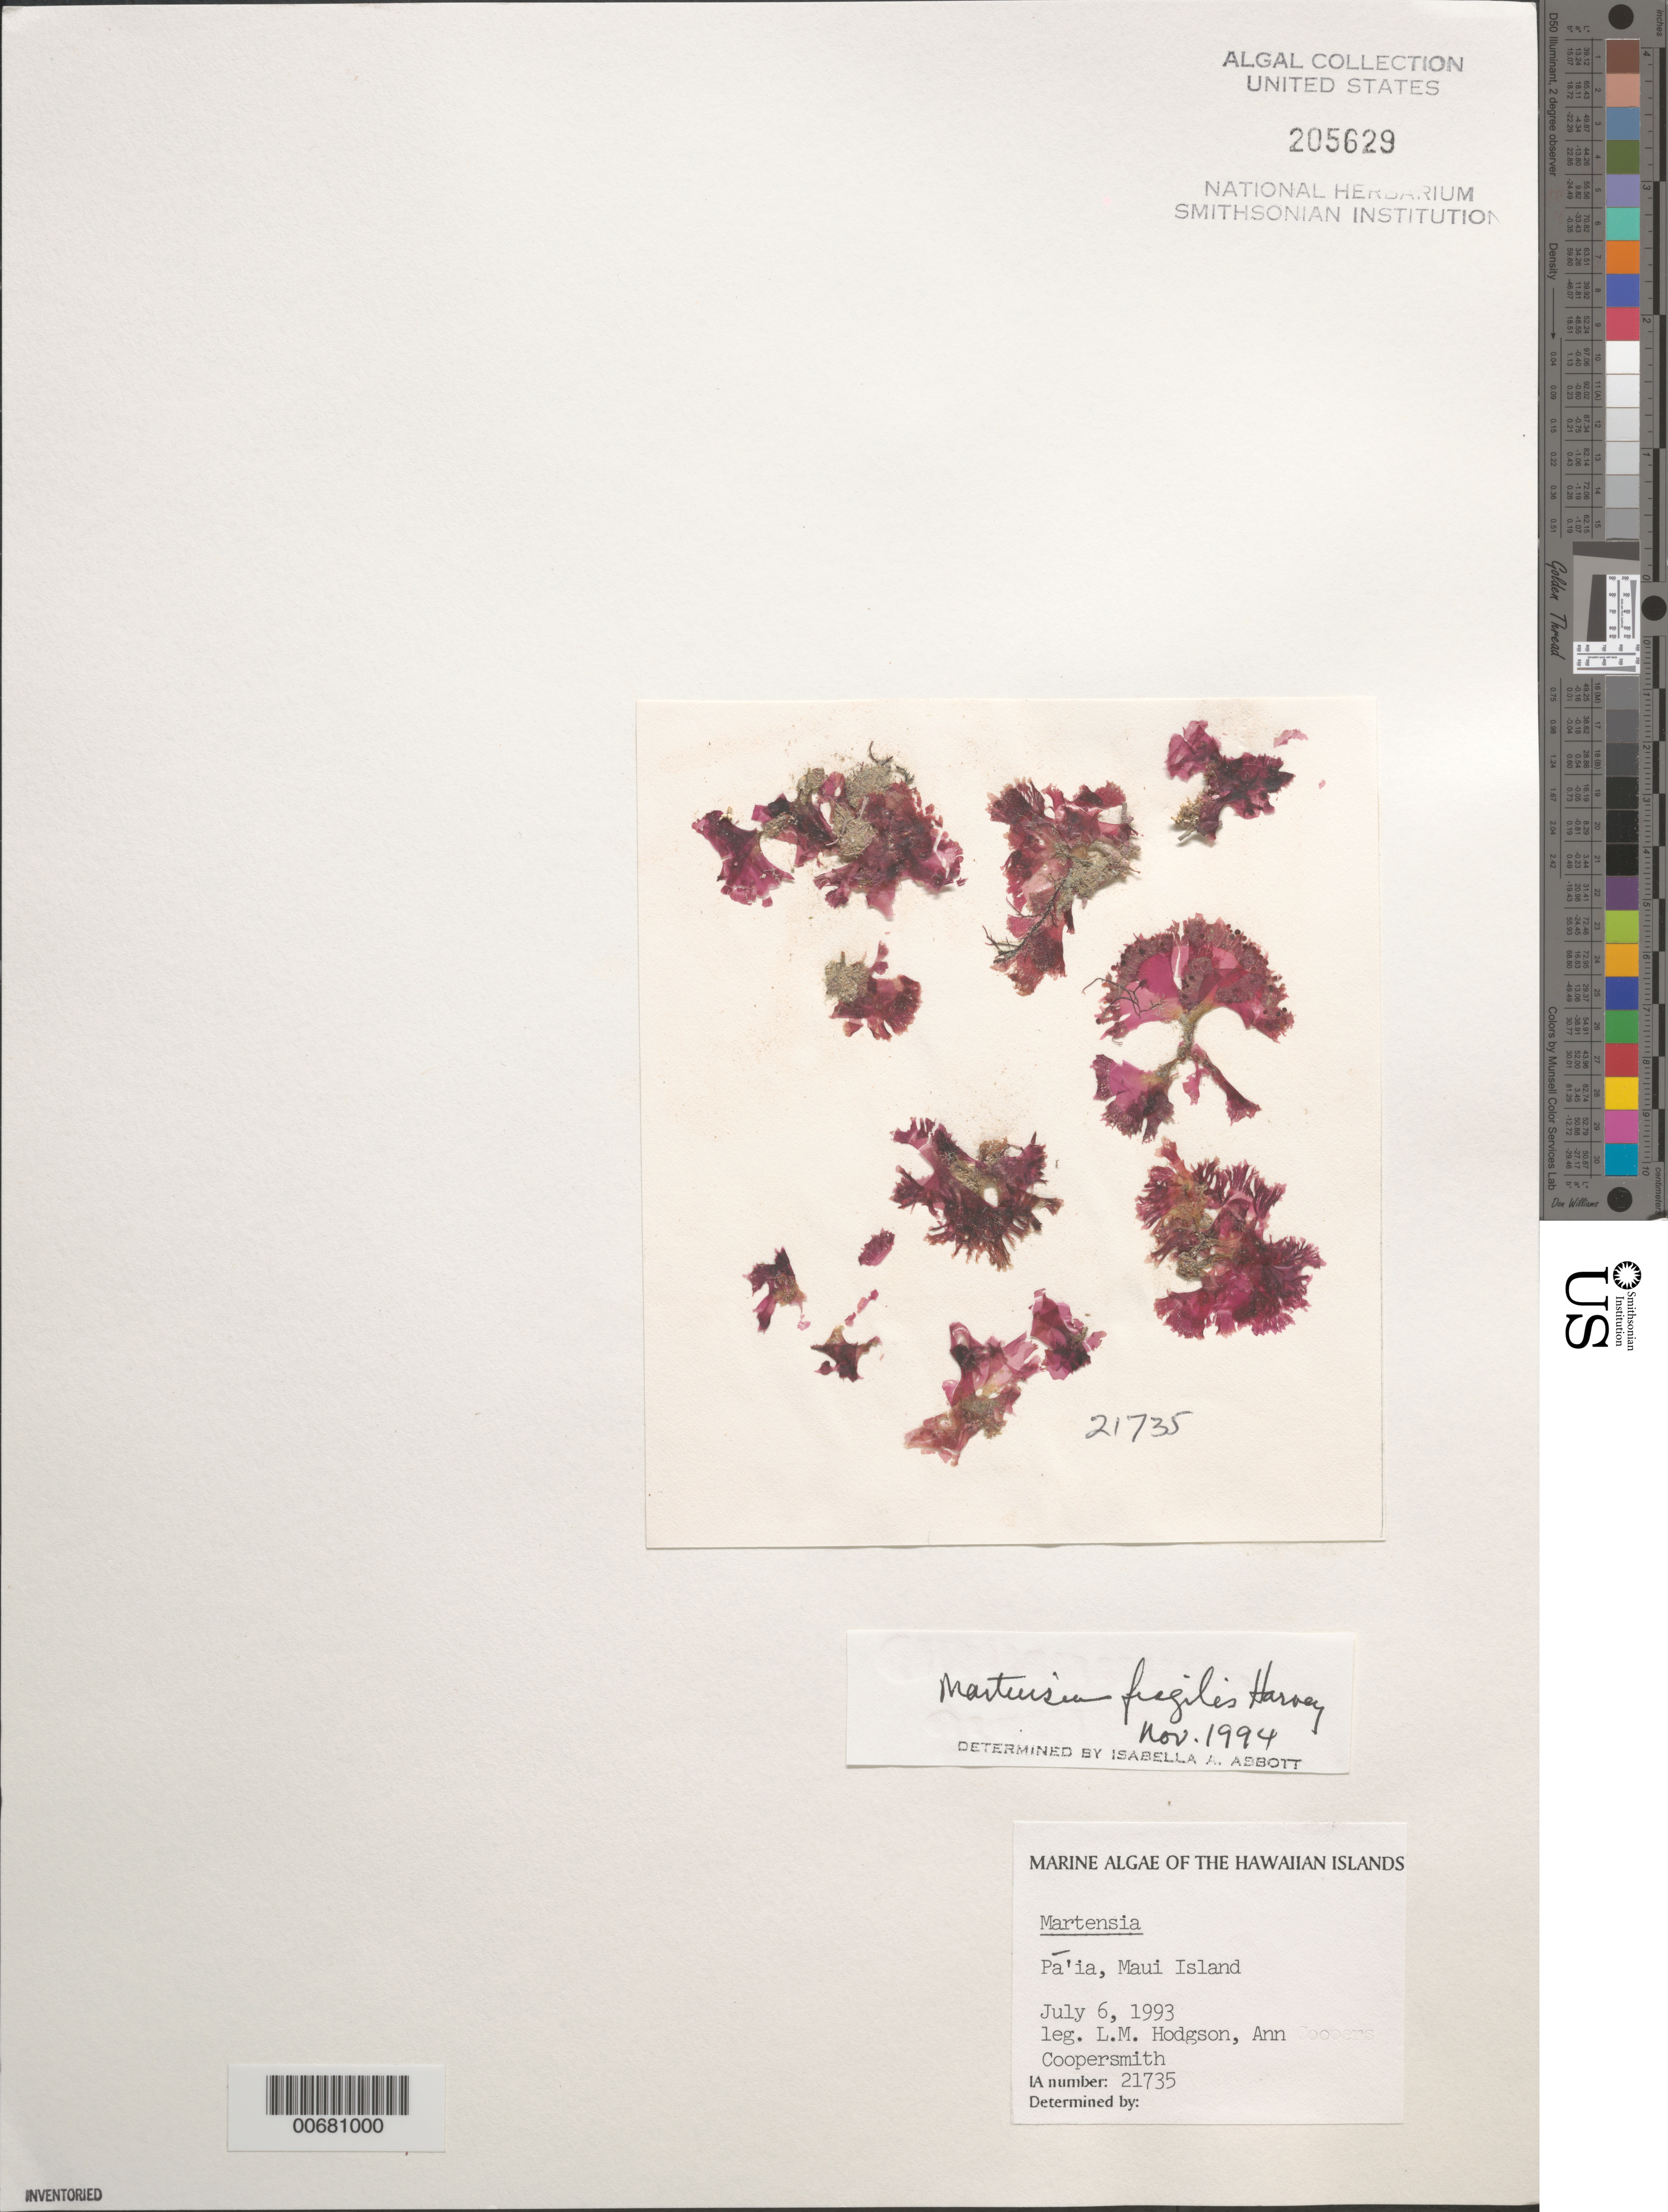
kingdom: Plantae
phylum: Rhodophyta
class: Florideophyceae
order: Ceramiales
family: Delesseriaceae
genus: Martensia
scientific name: Martensia fragilis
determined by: Abbott, Isabella A.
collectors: L. M. Hodgson & A. Coopersmith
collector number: IAA 21735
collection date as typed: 06 Jul 1993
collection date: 1993-07-06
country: United States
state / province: Hawaii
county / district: Maui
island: Maui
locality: Pa'ia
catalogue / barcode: US 205629